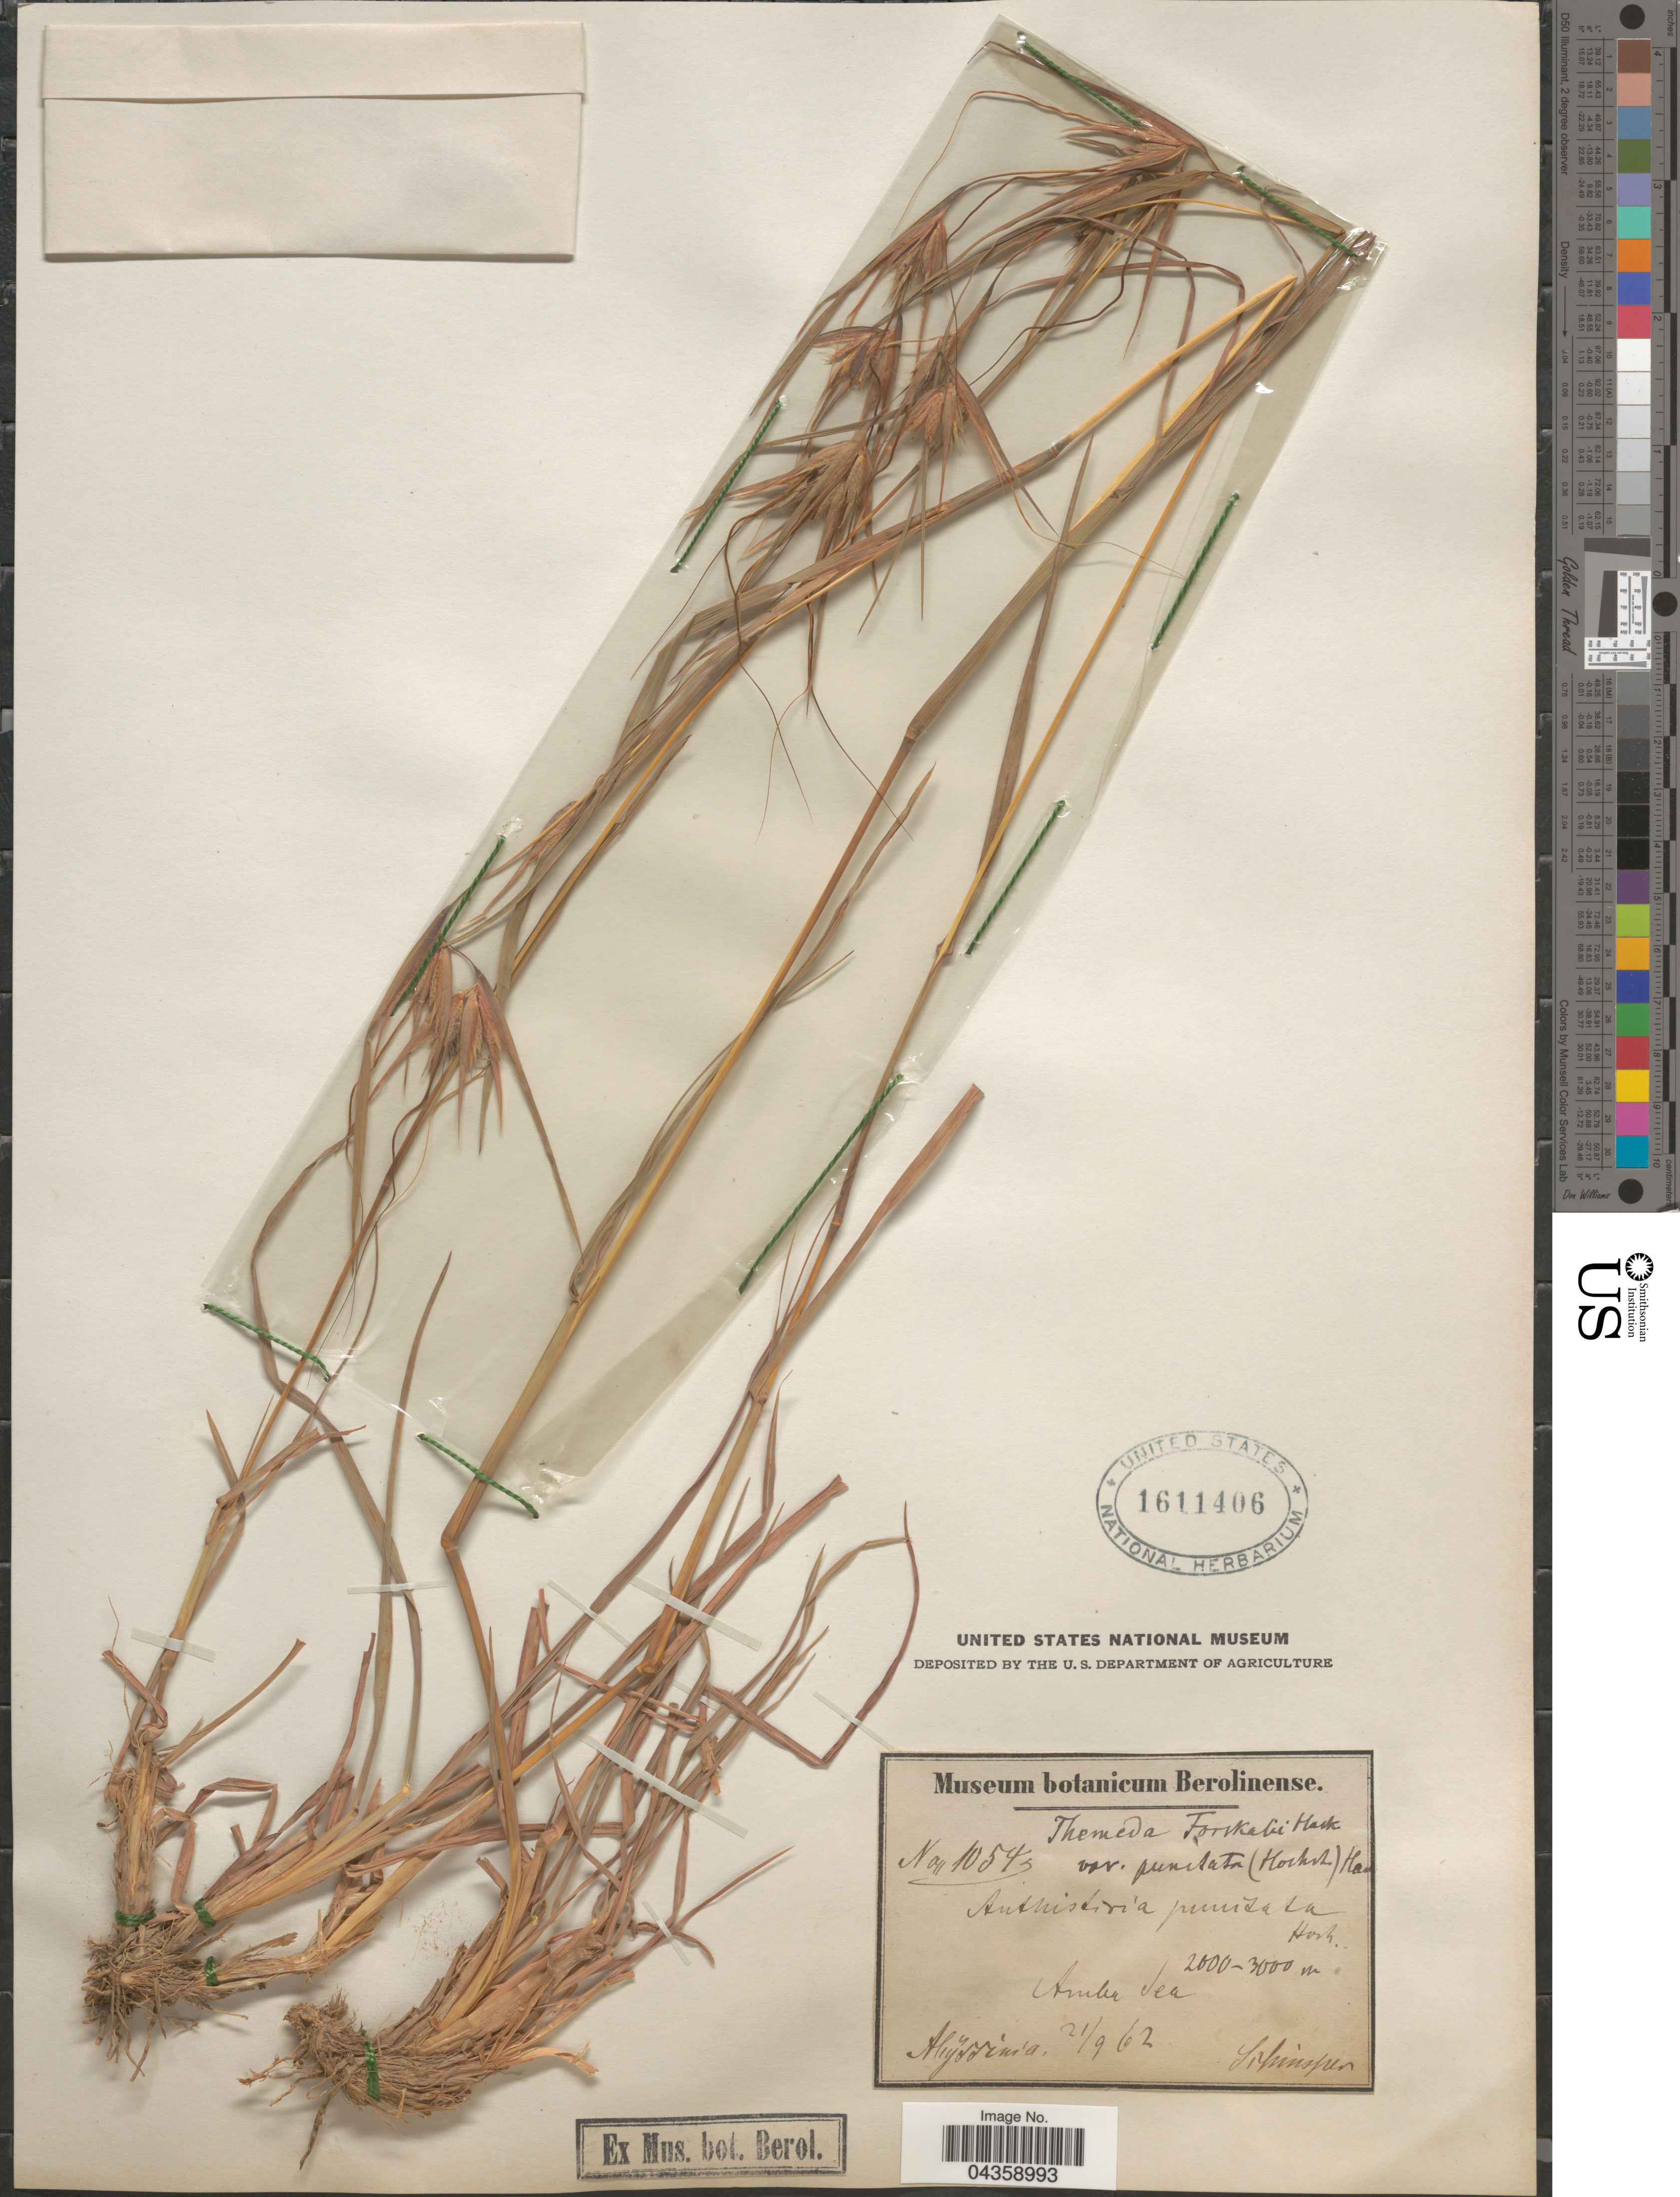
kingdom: Plantae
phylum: Tracheophyta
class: Liliopsida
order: Poales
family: Poaceae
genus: Themeda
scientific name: Themeda triandra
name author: Forssk.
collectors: -. Schimper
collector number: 1054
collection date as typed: Transcribed d/m/y: 21/9/62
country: Ethiopia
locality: Arabia Sea [interpreted]. Abyssinia.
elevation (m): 2000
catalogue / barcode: US 1611406